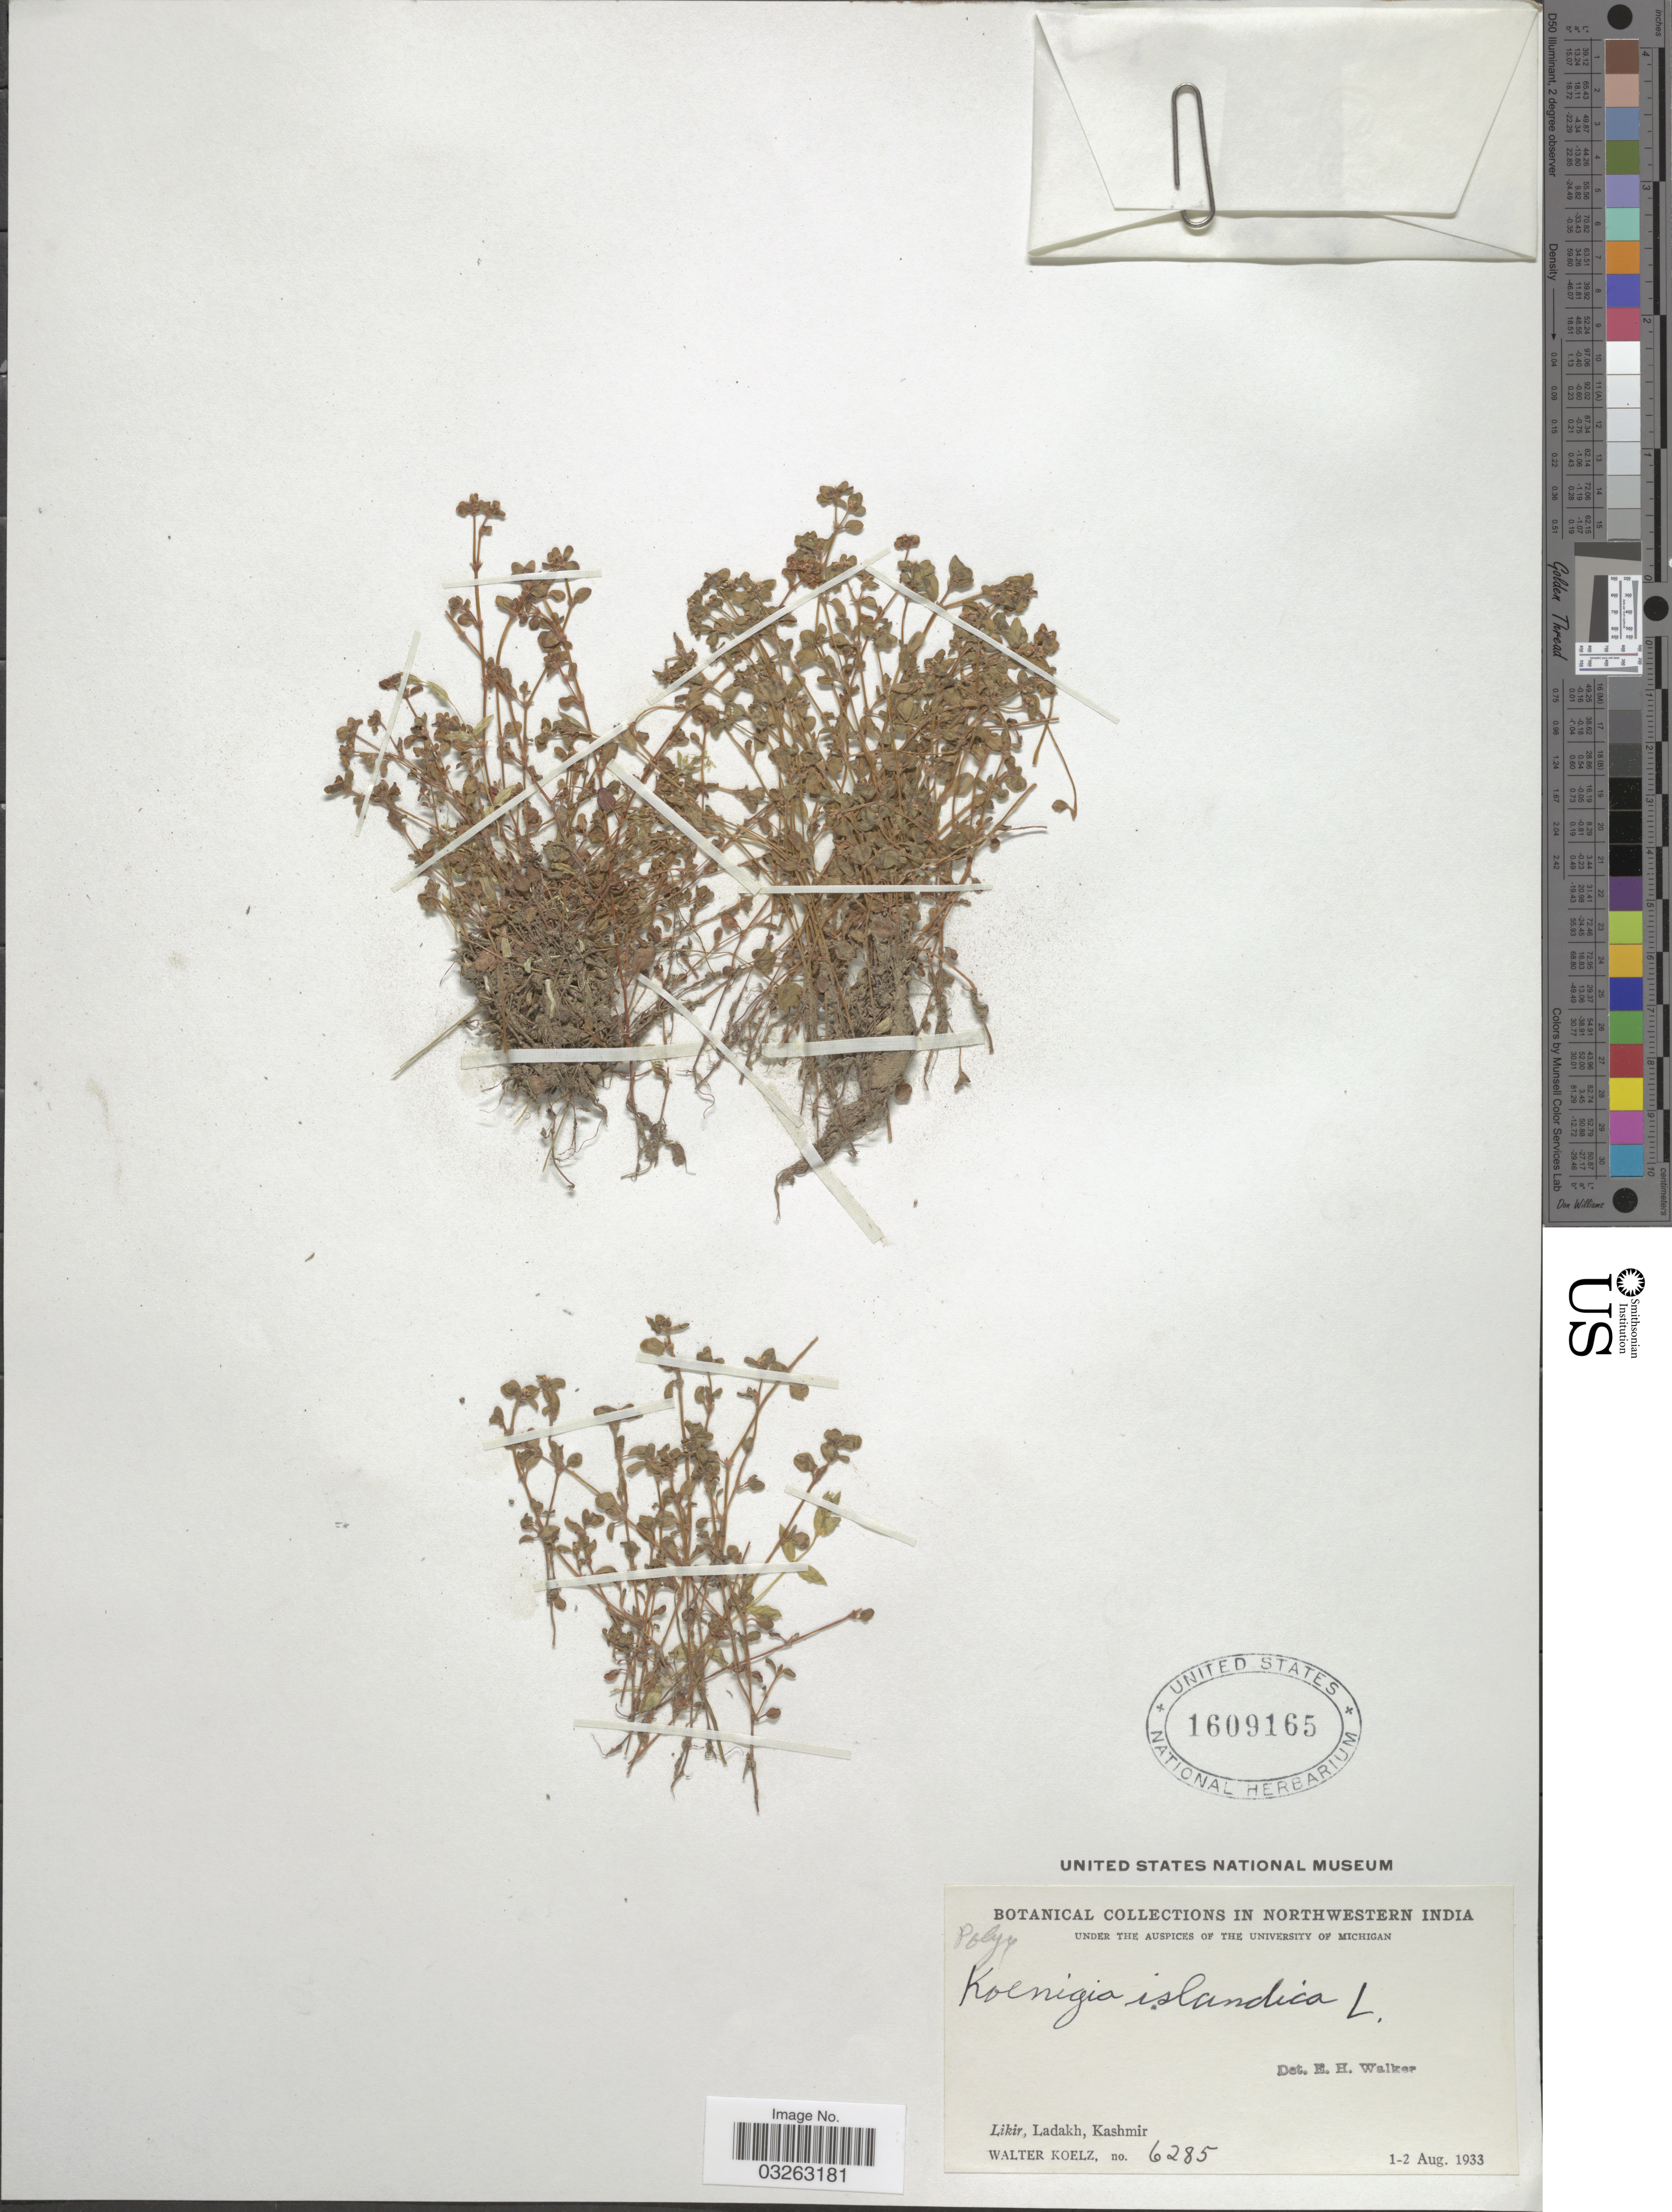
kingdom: Plantae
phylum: Tracheophyta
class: Magnoliopsida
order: Caryophyllales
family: Polygonaceae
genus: Koenigia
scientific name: Koenigia islandica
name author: L.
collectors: W. N. Koelz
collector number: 6285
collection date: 1933-08-01/1933-08-02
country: India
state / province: Jammu and Kashmir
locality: In Northwestern India, Likir, Ladakh, Kashmir.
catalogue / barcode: US 1609165